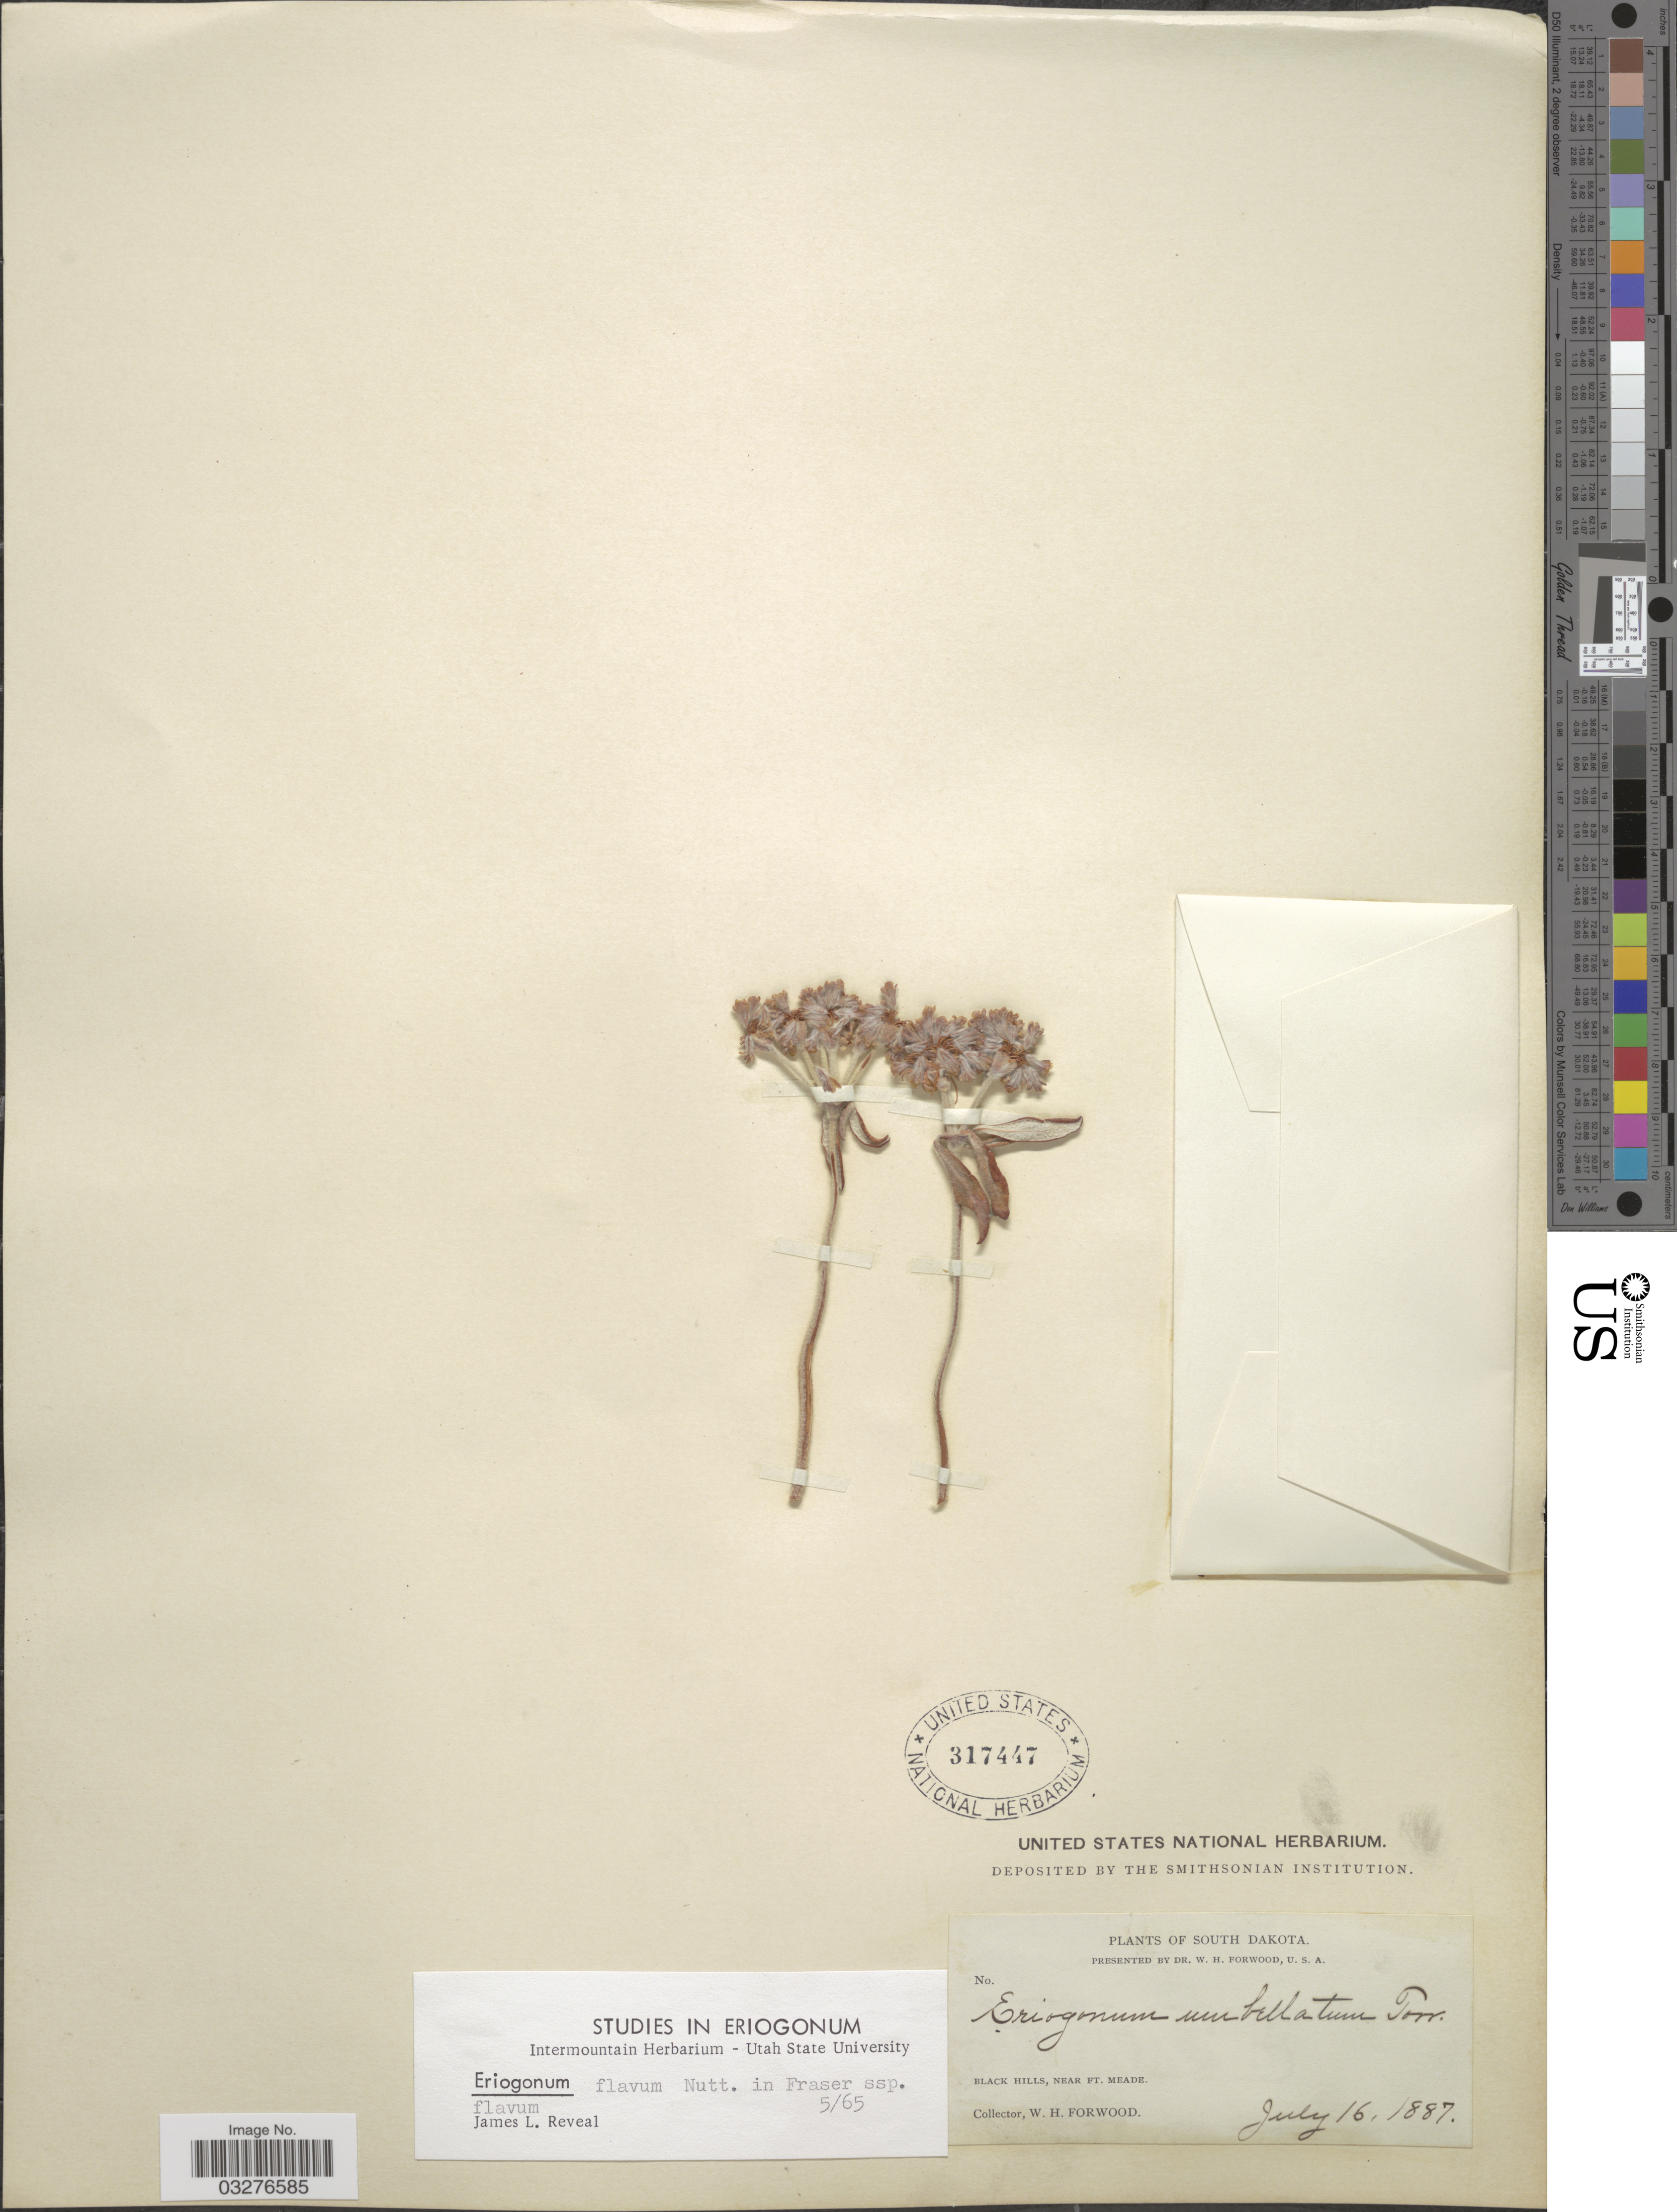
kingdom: Plantae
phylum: Tracheophyta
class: Magnoliopsida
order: Caryophyllales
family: Polygonaceae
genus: Eriogonum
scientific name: Eriogonum flavum var. flavum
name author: Nutt. ex Benth.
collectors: W. Forwood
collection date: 1887-06-16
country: United States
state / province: South Dakota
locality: Black Hills, near ft. Meade.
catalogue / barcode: US 317447